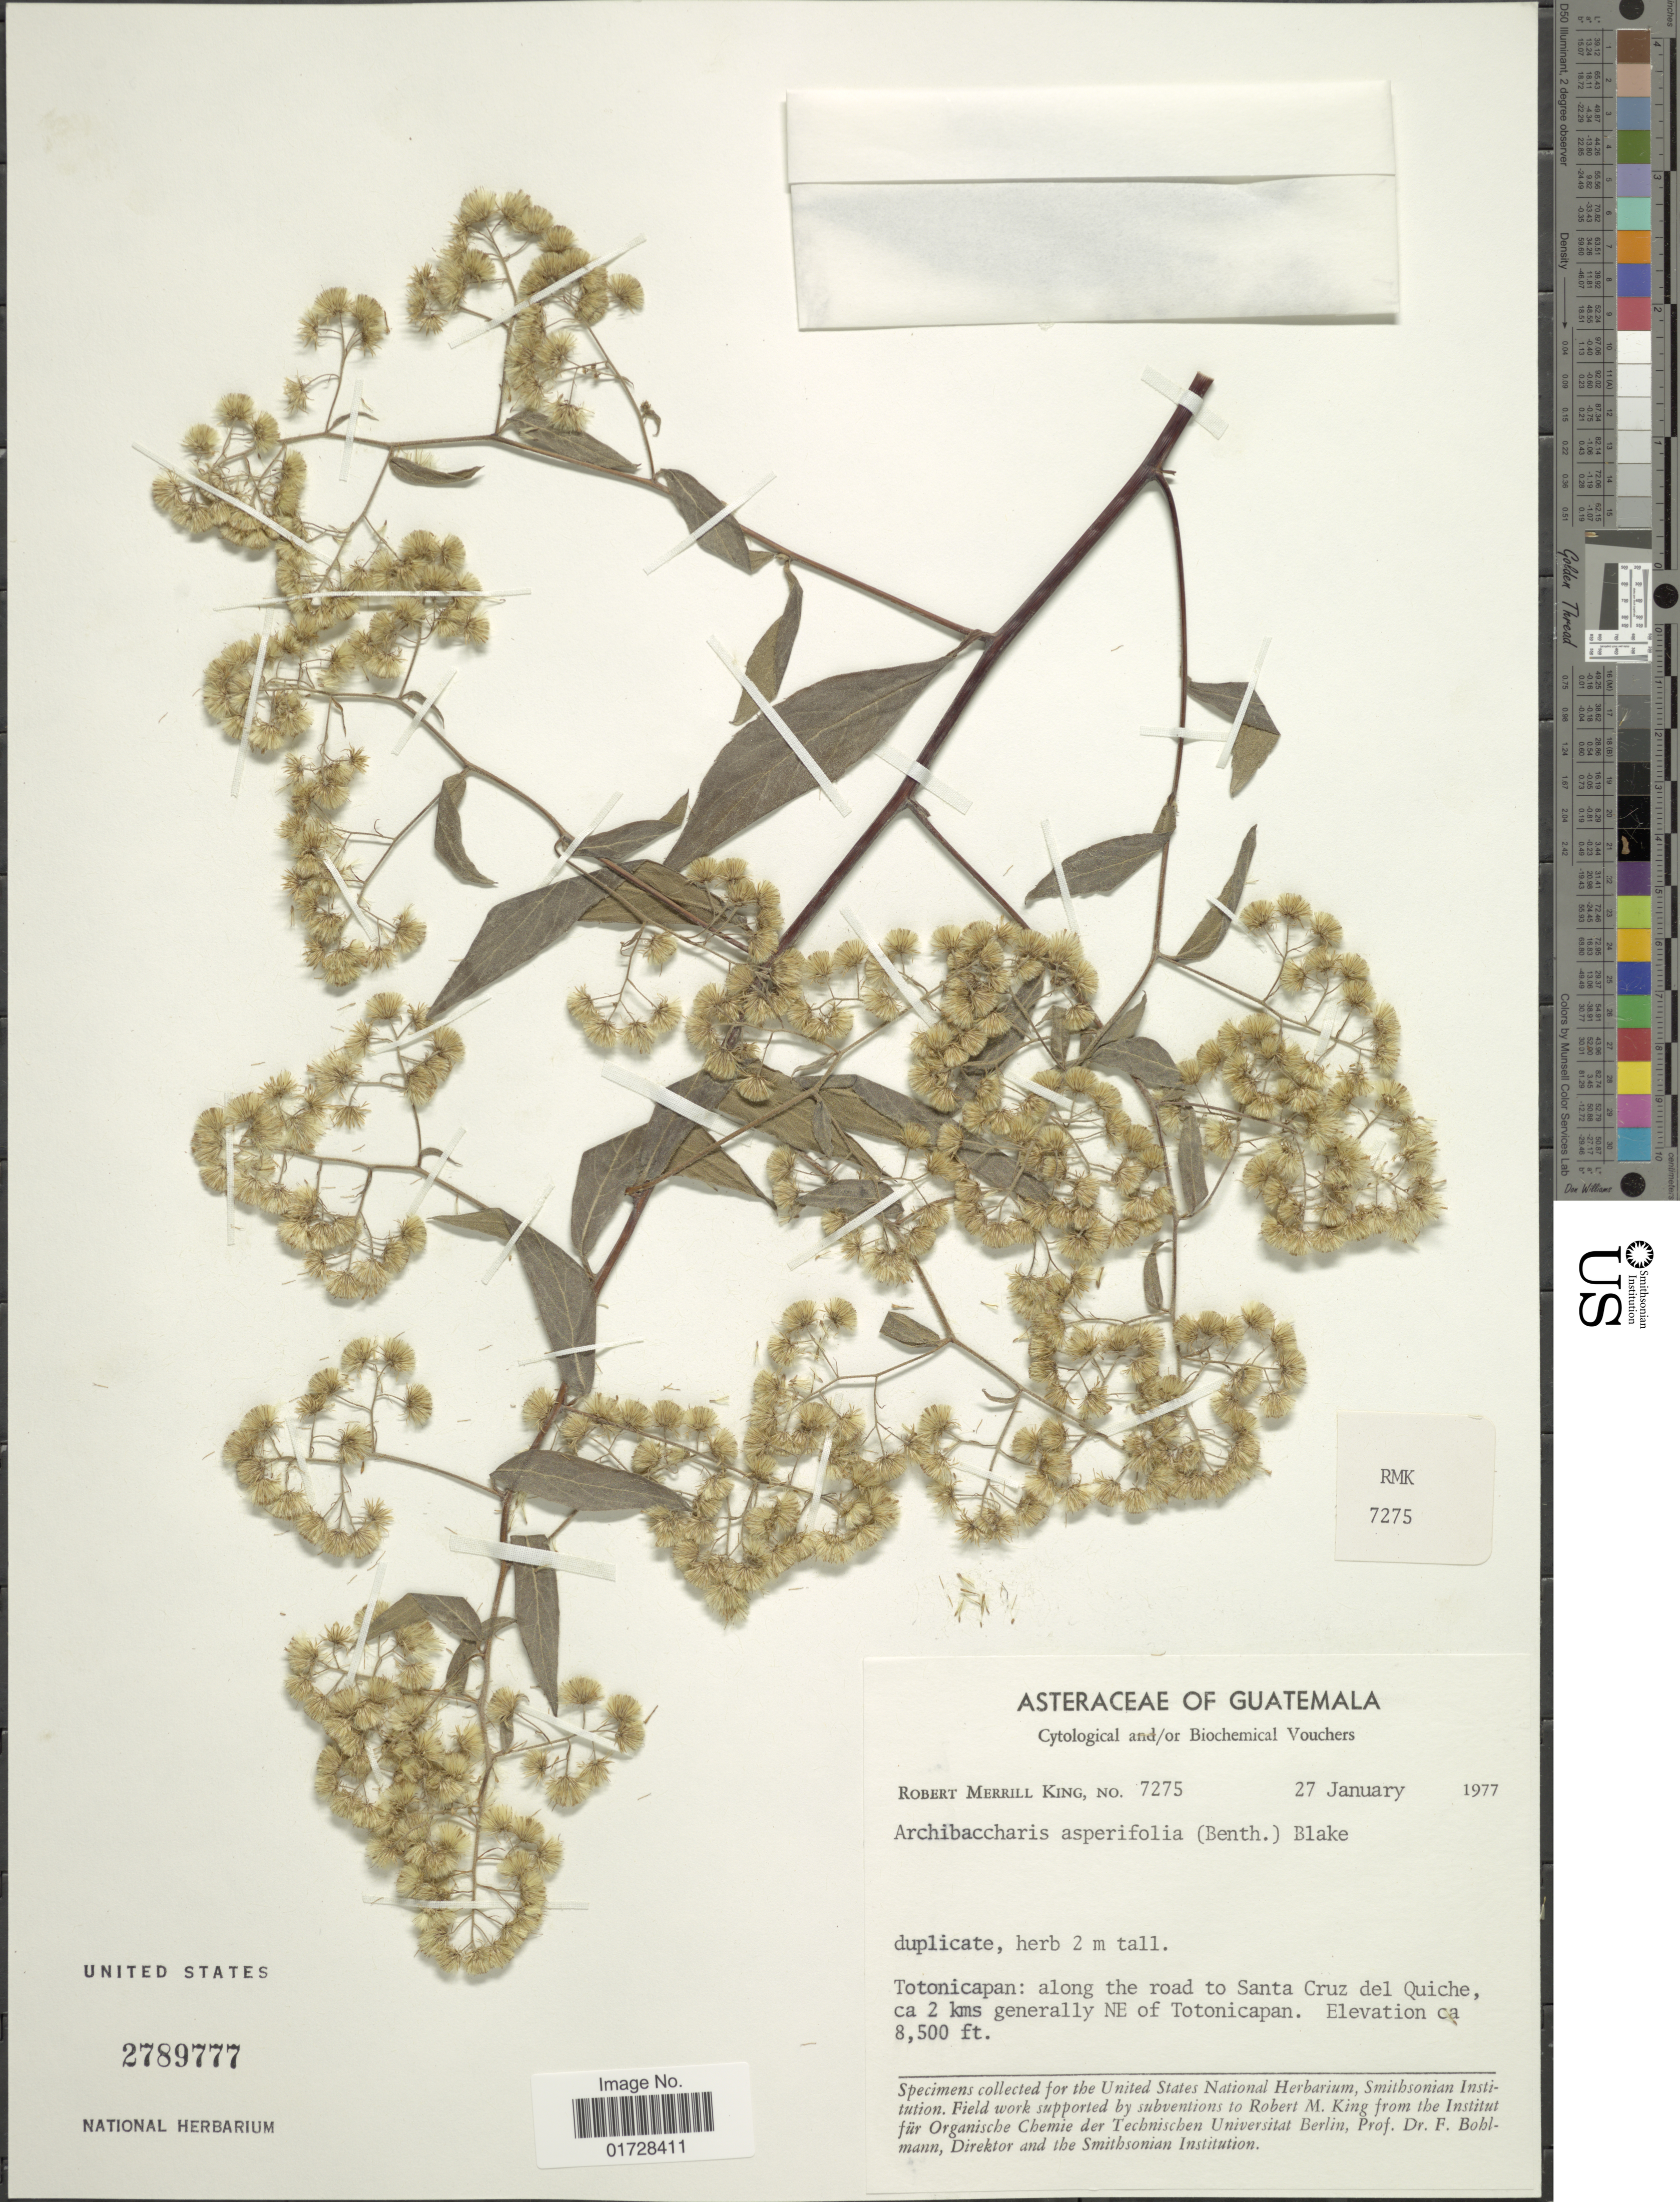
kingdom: Plantae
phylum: Tracheophyta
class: Magnoliopsida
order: Asterales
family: Asteraceae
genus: Archibaccharis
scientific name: Archibaccharis asperifolia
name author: (Benth.) S.F. Blake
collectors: R. M. King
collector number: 7275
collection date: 1977-01-27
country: Guatemala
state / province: Totonicapan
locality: Along the road to Santa Cruz del Quiche, ca 2 kms generally NE of Totonicapan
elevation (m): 2591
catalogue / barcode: US 2789777